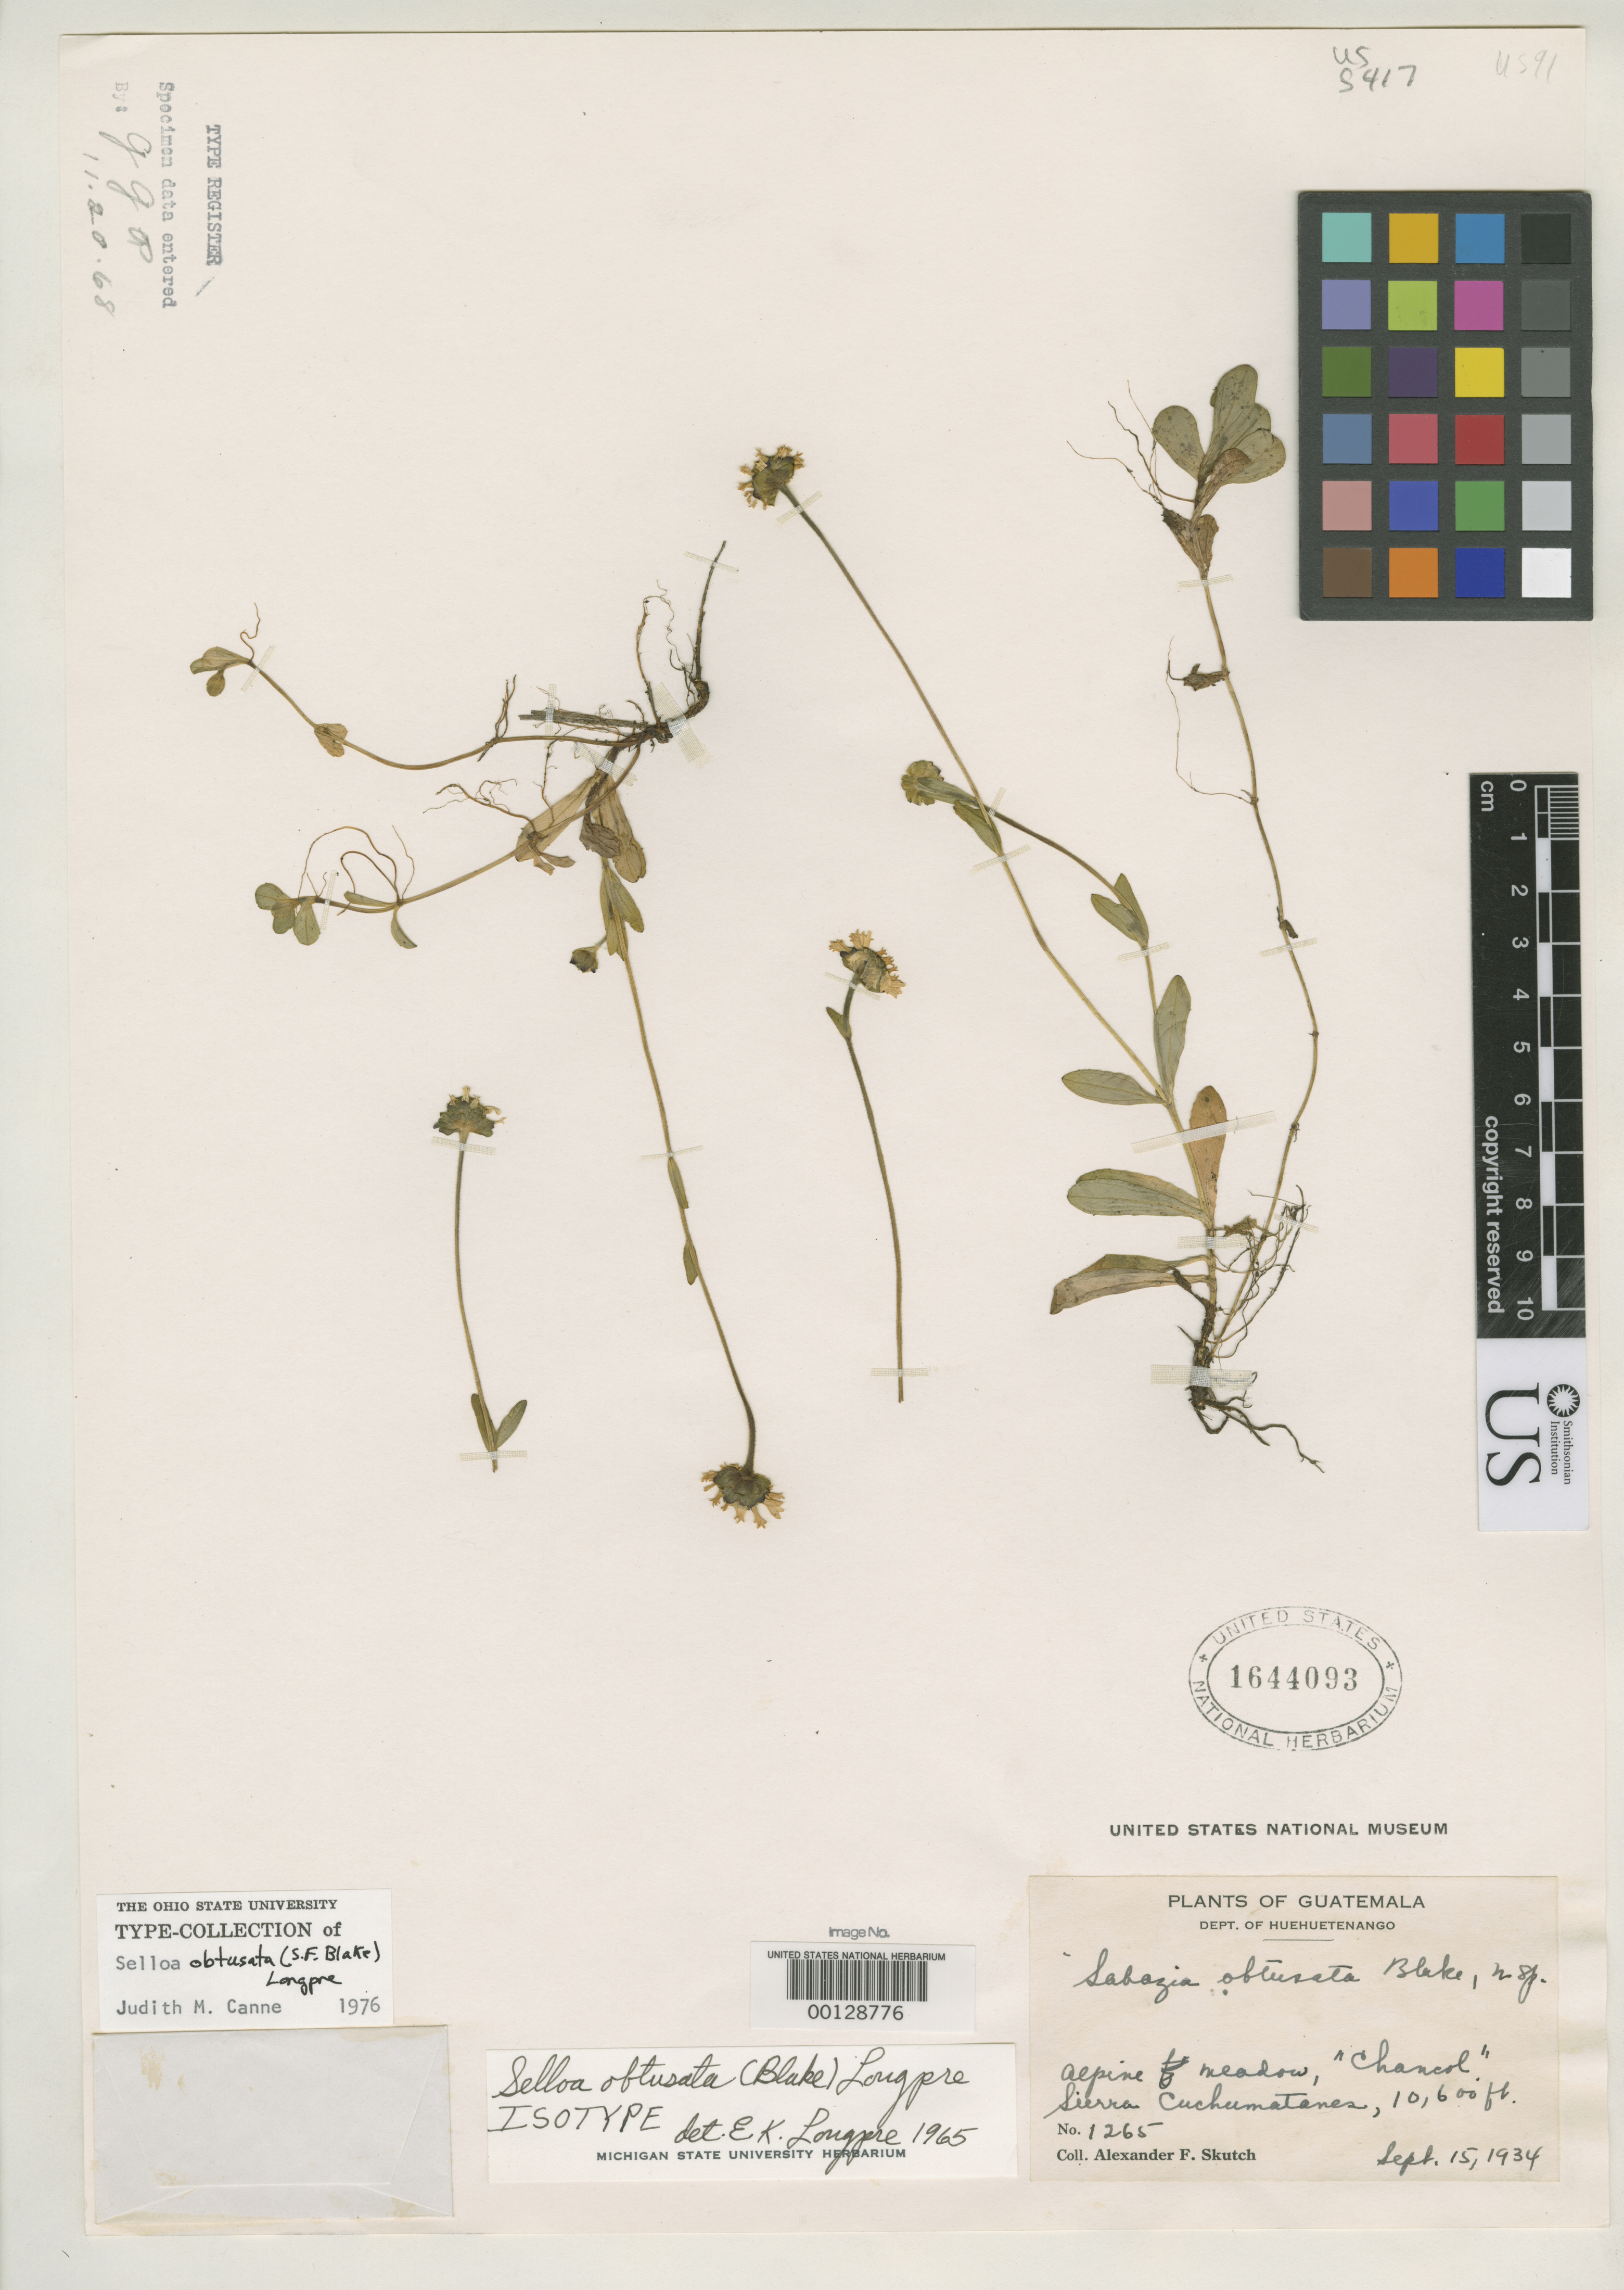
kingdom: Plantae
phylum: Tracheophyta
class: Magnoliopsida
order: Asterales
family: Asteraceae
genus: Sabazia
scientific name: Sabazia obtusata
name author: S.F. Blake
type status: Isotype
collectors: A. F. Skutch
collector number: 1265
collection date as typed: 15 Sep 1934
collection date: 1934-09-15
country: Guatemala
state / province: Huehuetenango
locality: Sierra Cuchumatanes.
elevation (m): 3231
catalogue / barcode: US 1644093